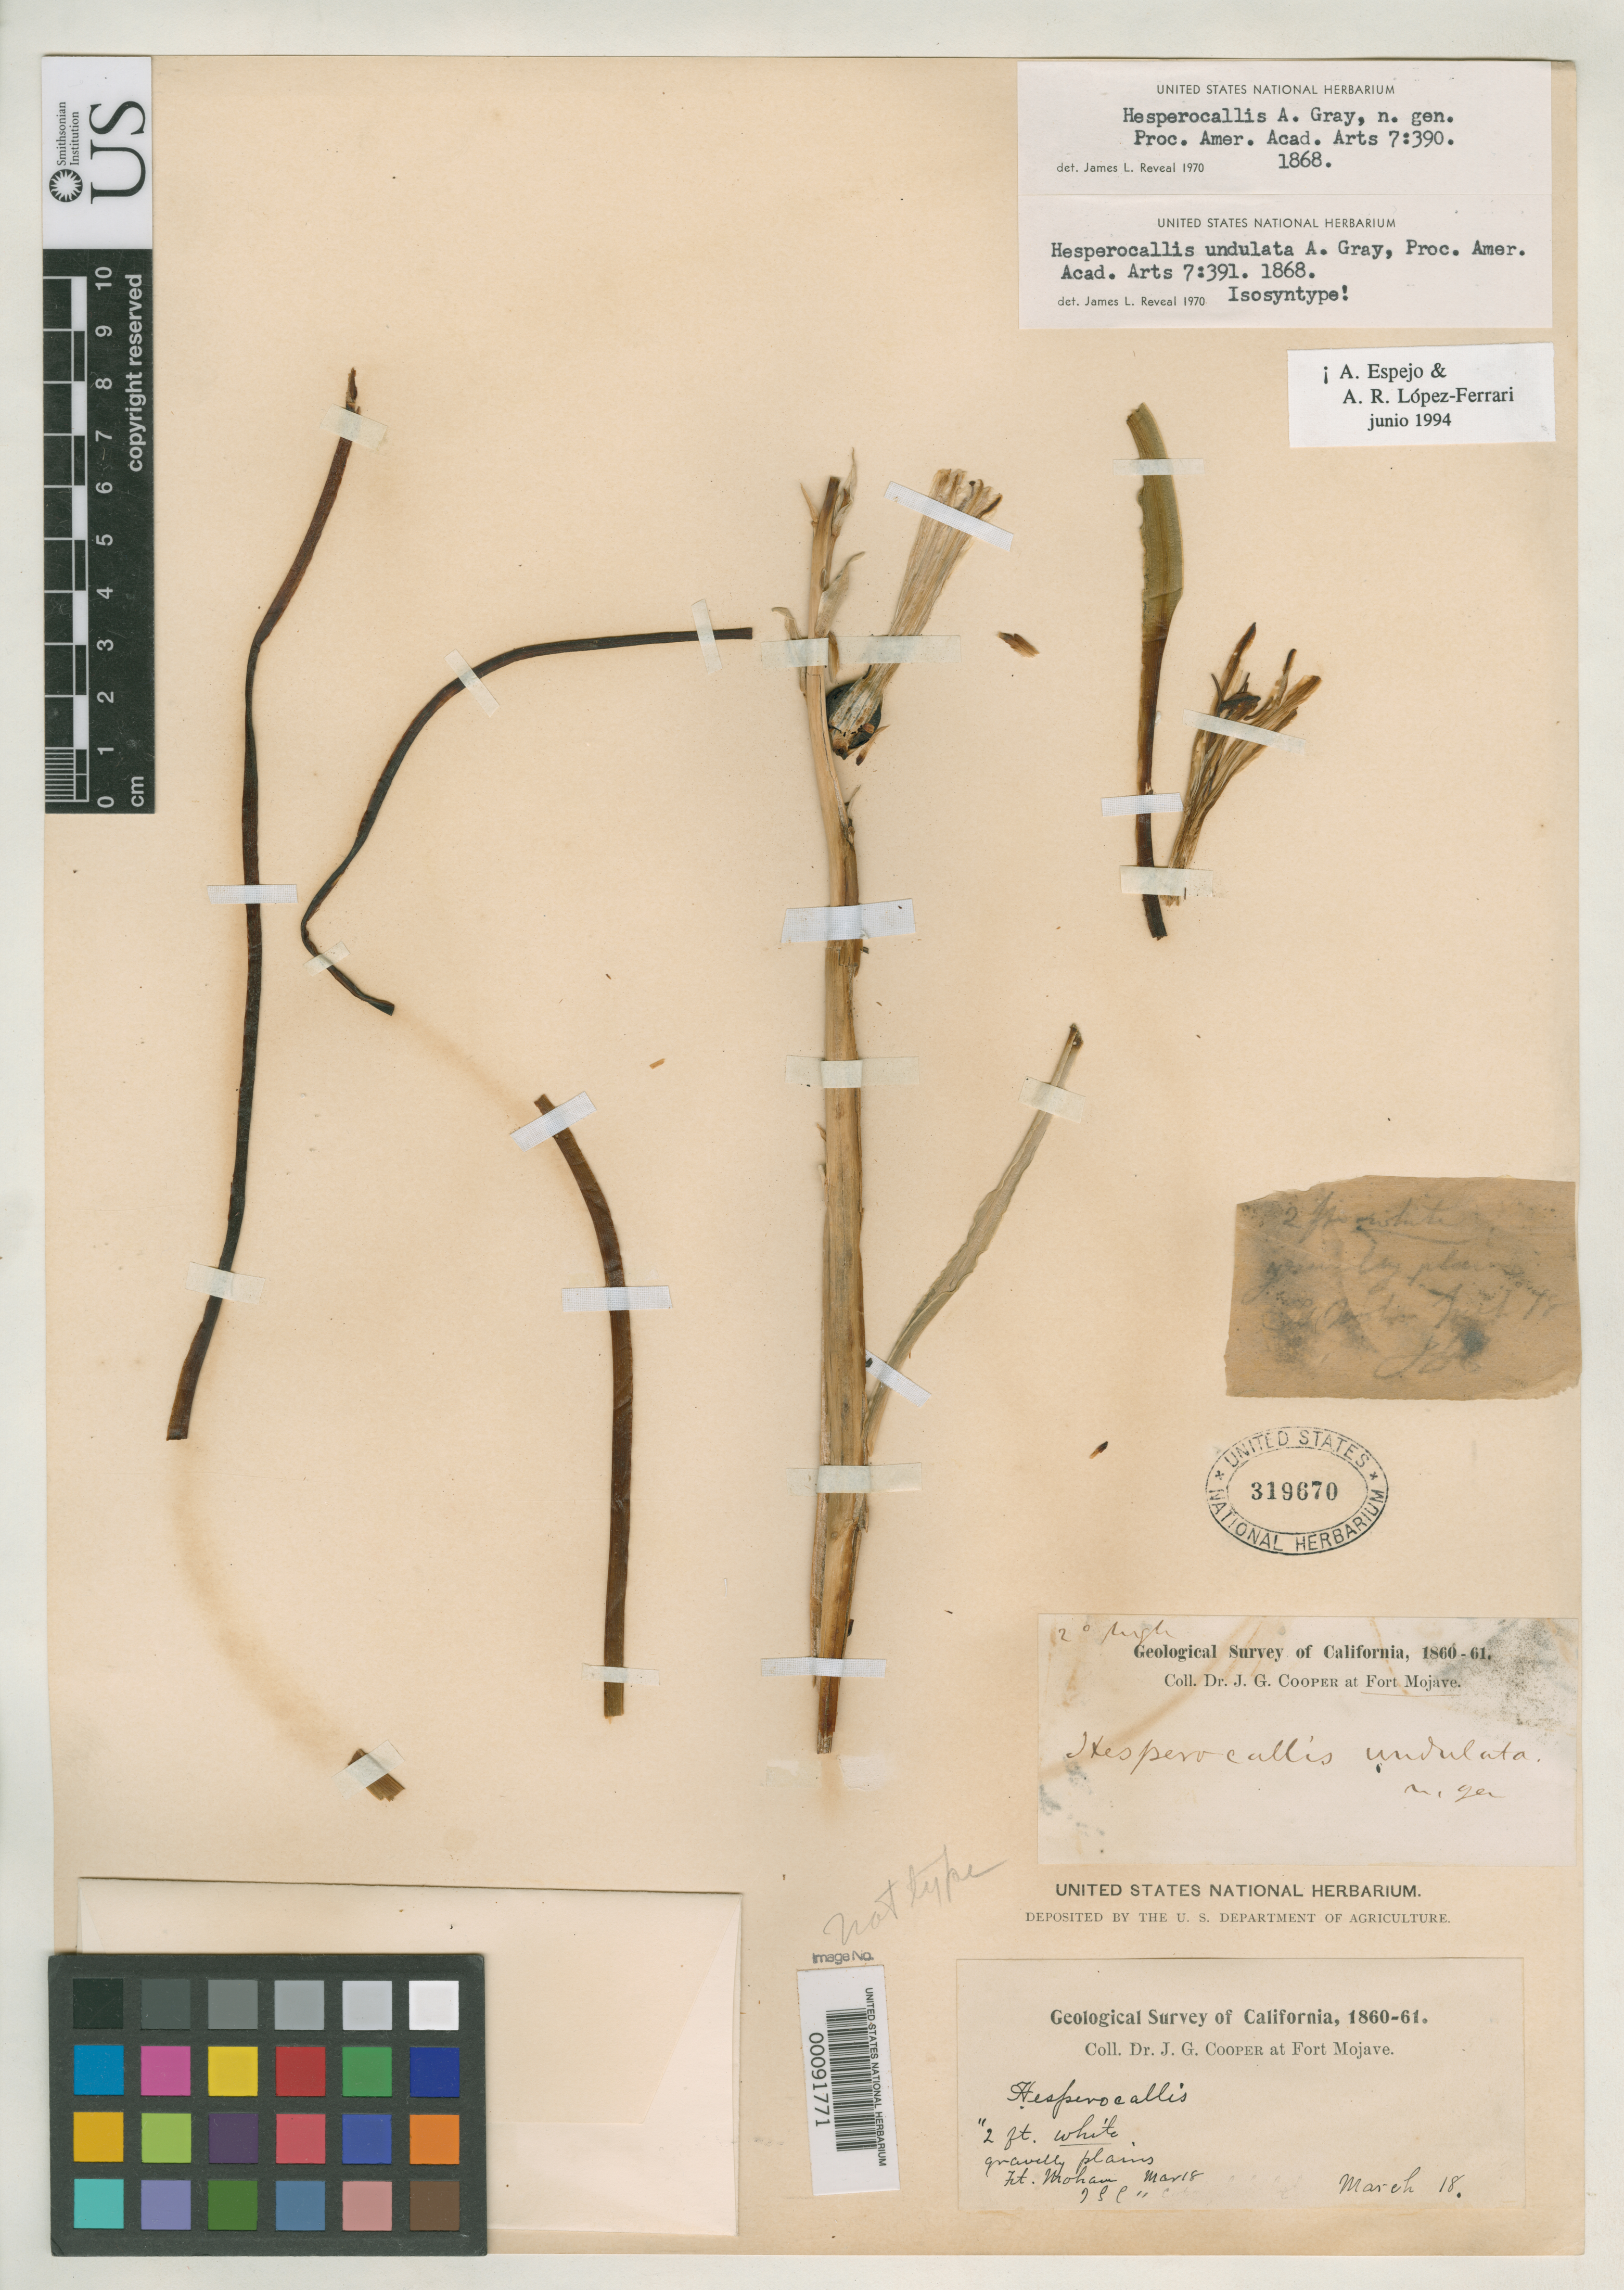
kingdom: Plantae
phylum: Tracheophyta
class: Liliopsida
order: Asparagales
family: Asparagaceae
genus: Hesperocallis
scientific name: Hesperocallis undulata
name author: A. Gray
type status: Isosyntype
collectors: J. G. Cooper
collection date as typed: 18 Mar 1860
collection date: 1860-03-18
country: United States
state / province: Arizona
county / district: Mohave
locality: Fort Mohave.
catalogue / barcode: US 319670